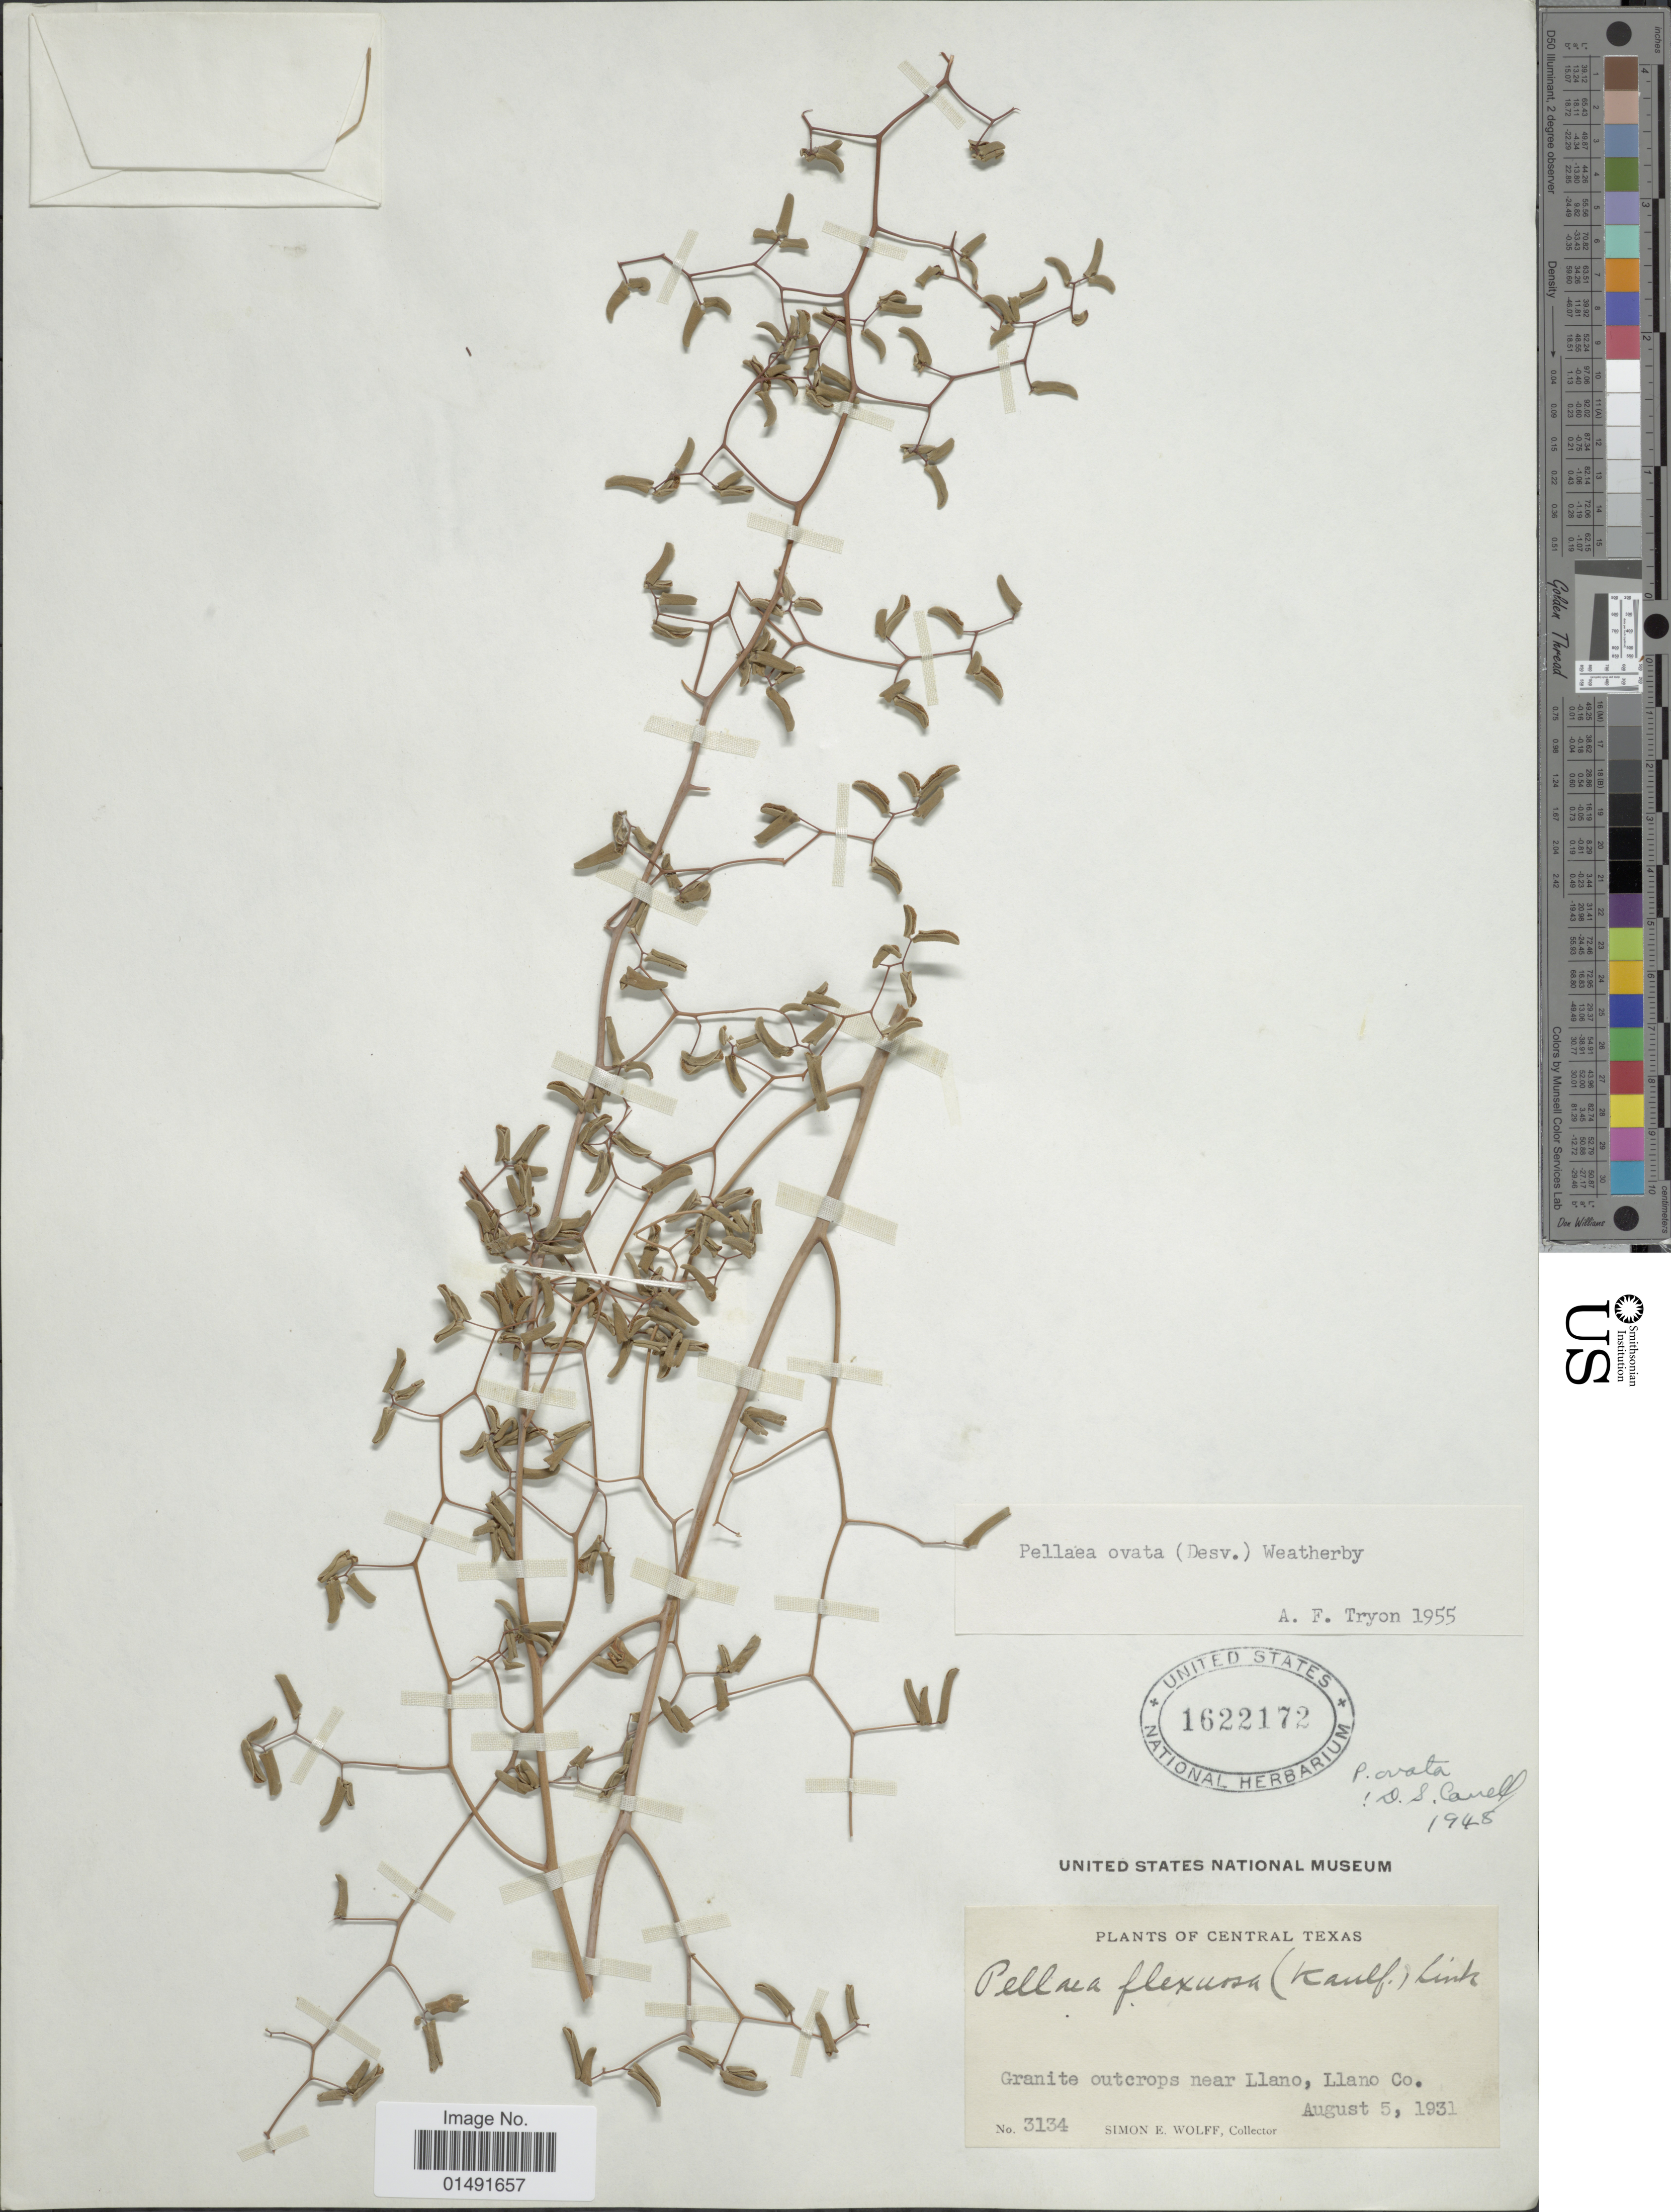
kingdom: Plantae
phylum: Tracheophyta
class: Polypodiopsida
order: Polypodiales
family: Pteridaceae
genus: Pellaea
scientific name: Pellaea ovata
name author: (Desv.) Weath.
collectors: S. E. Wolff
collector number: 3134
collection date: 1931-08-05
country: United States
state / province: Texas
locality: Central Texas, Granite outcrops near Llamo, LLano Co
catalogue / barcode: US 1622172